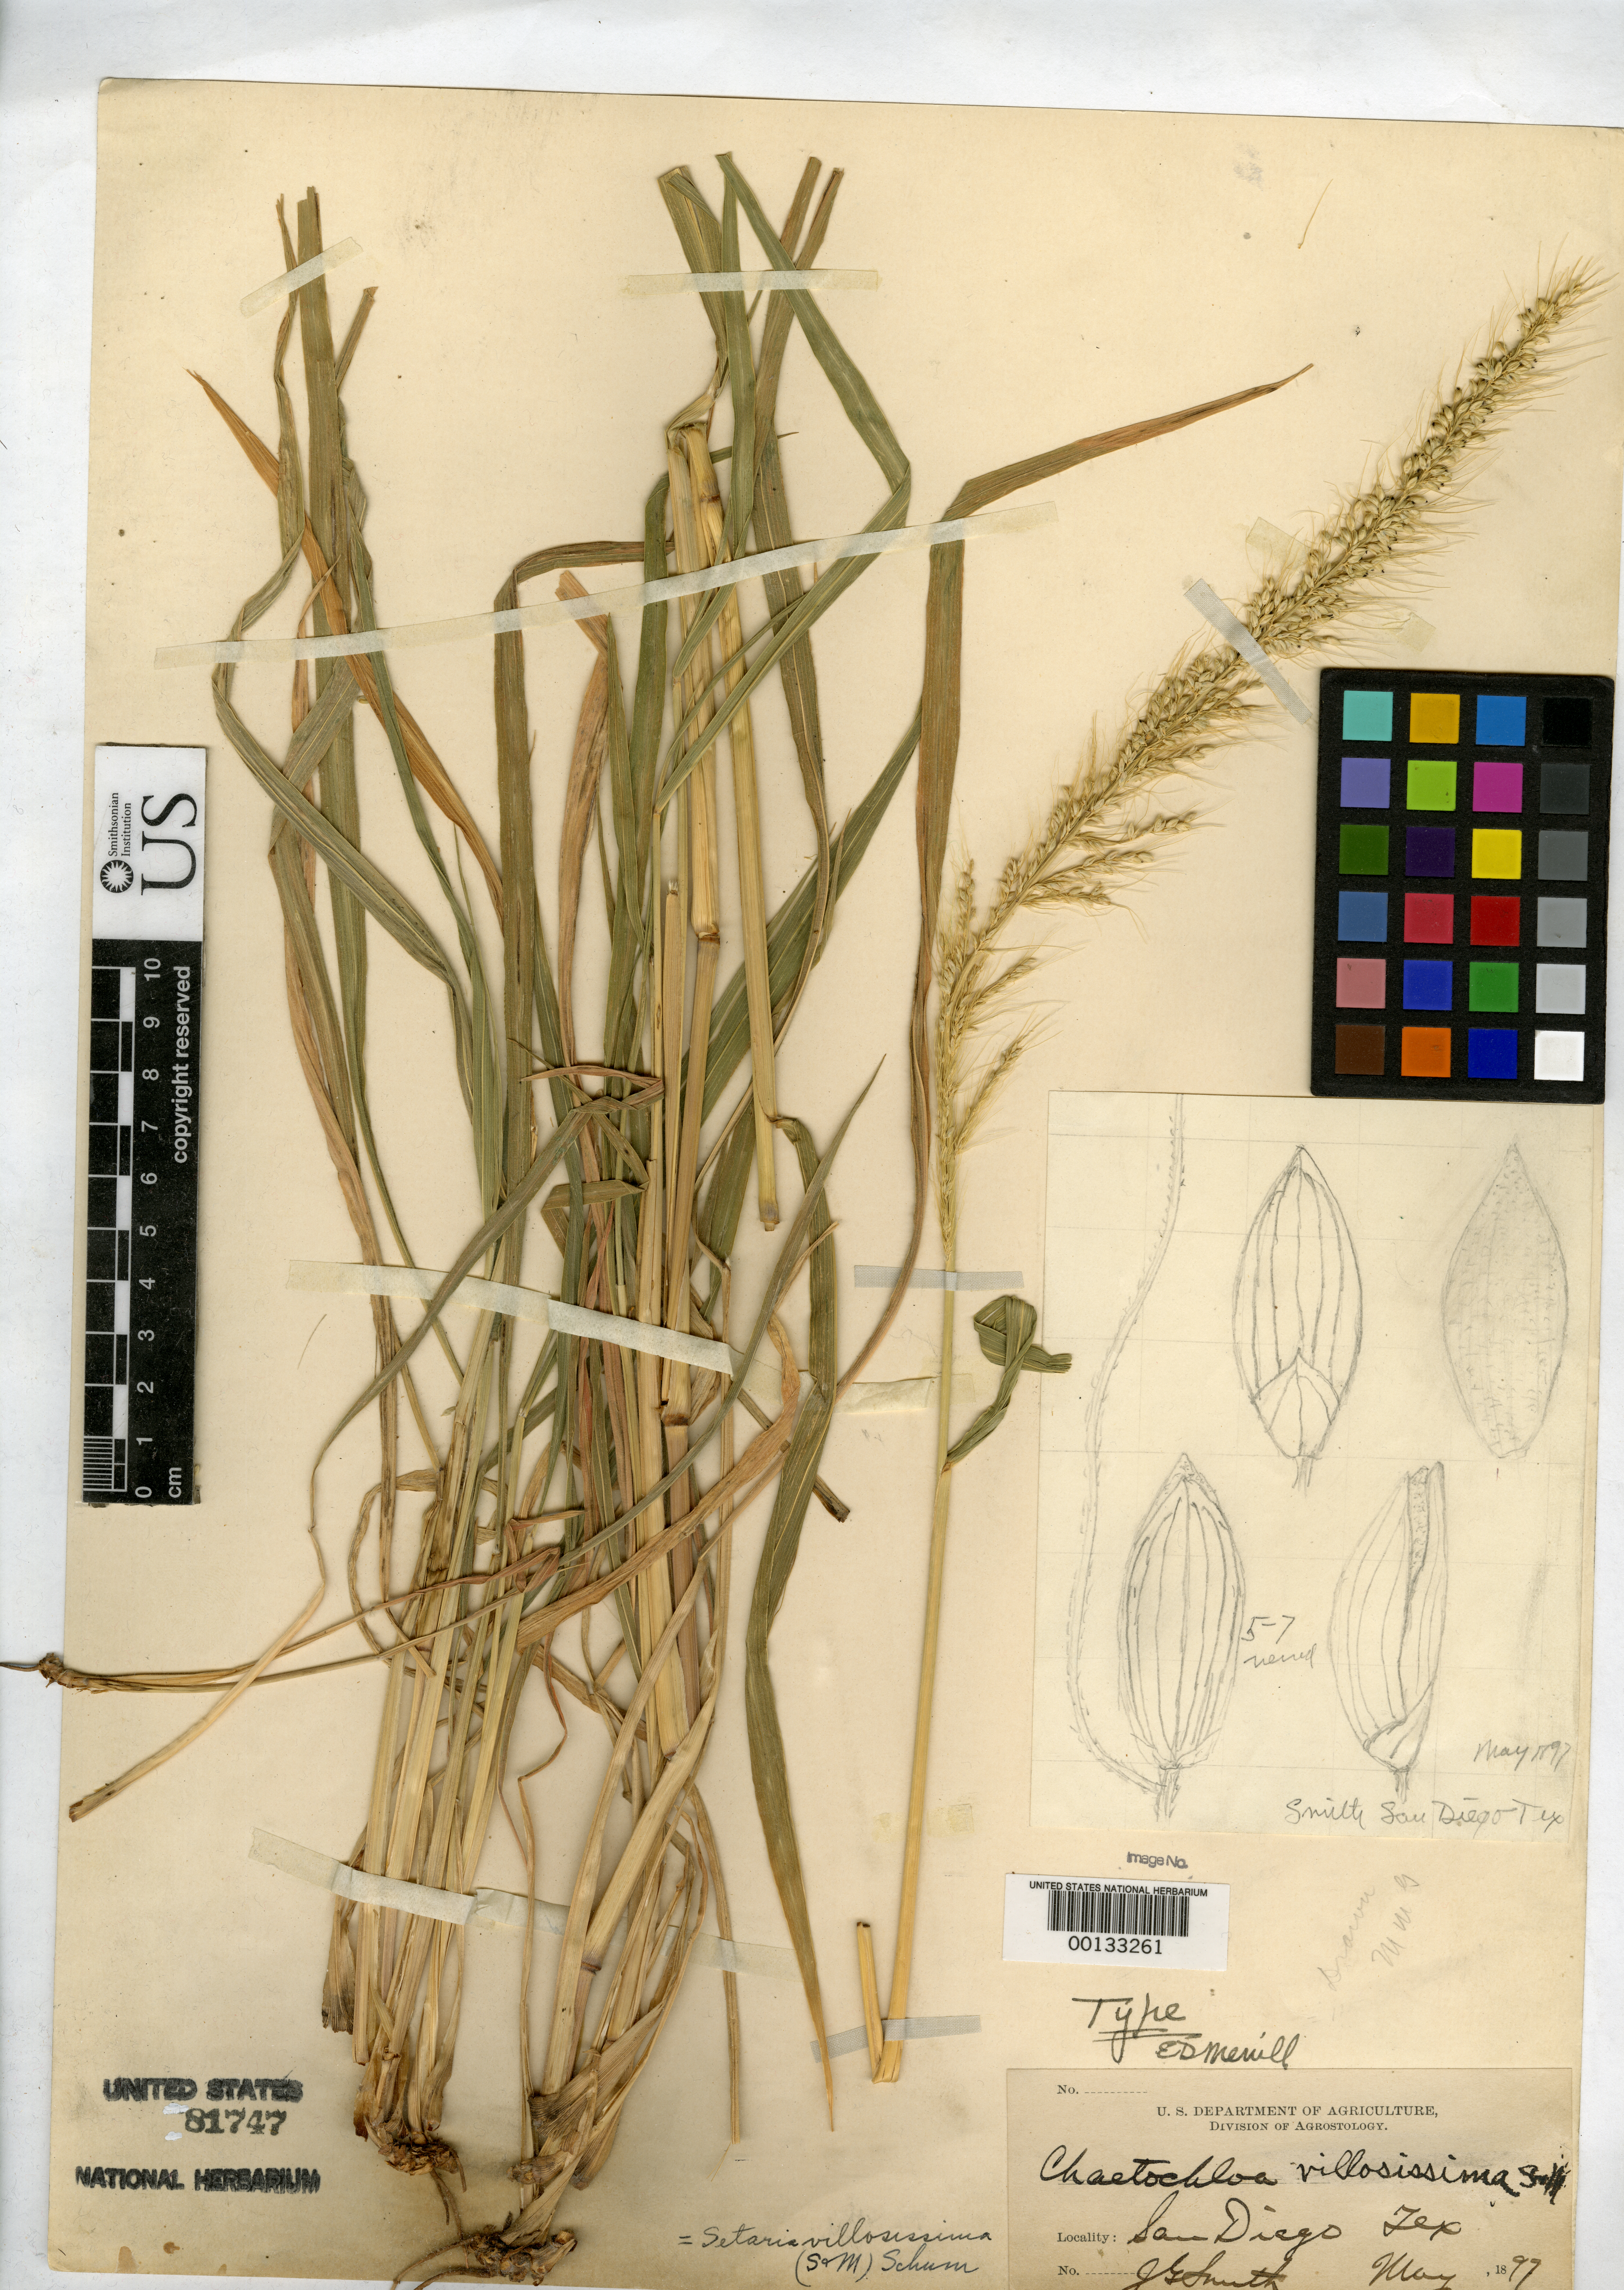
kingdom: Plantae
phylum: Tracheophyta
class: Liliopsida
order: Poales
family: Poaceae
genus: Chaetochloa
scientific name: Chaetochloa villosissima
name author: Scribn. & Merr.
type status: Holotype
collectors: J. G. Smith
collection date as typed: May 1897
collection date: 1897-05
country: United States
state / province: Texas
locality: San Diego.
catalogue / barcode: US 81747